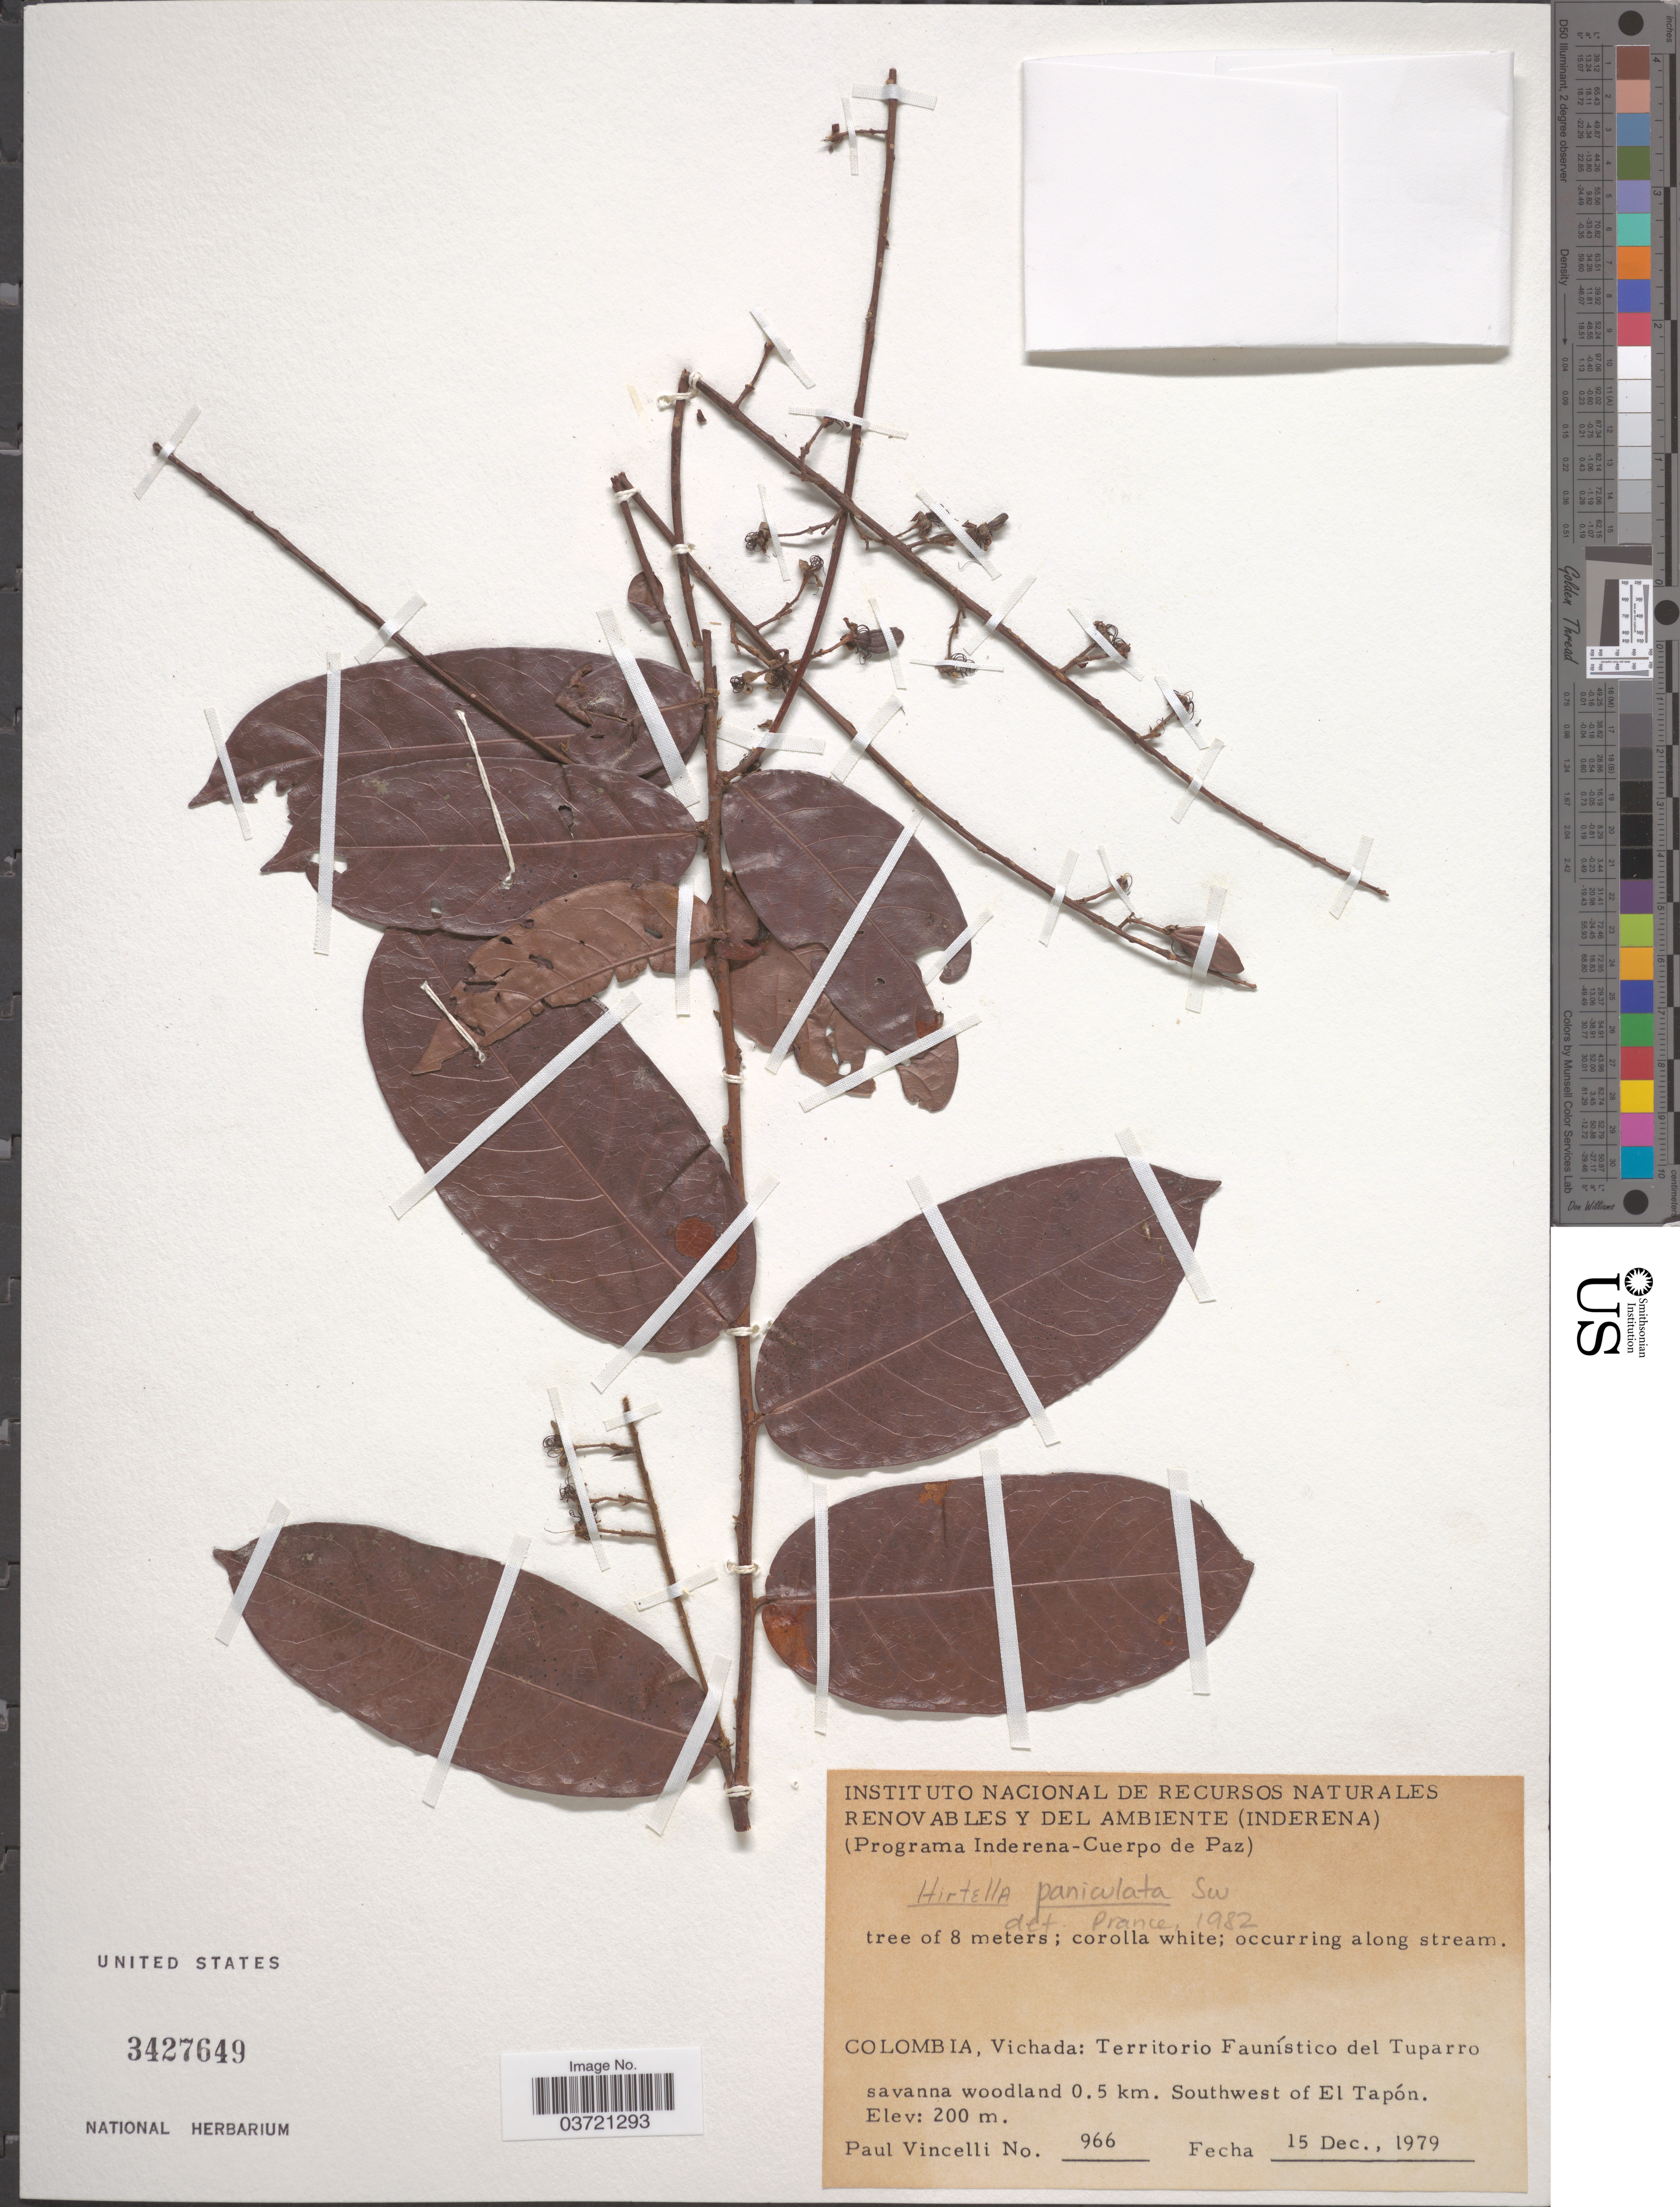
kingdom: Plantae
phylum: Tracheophyta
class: Magnoliopsida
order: Malpighiales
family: Chrysobalanaceae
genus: Hirtella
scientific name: Hirtella paniculata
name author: Sw.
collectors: P. Vincelli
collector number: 966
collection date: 1979-12-15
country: Colombia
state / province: Vichada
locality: Territorio Faunístico del Tuparro savanna woodland 0.5 km. Southwest of El Tapón.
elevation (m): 200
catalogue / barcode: US 3427649